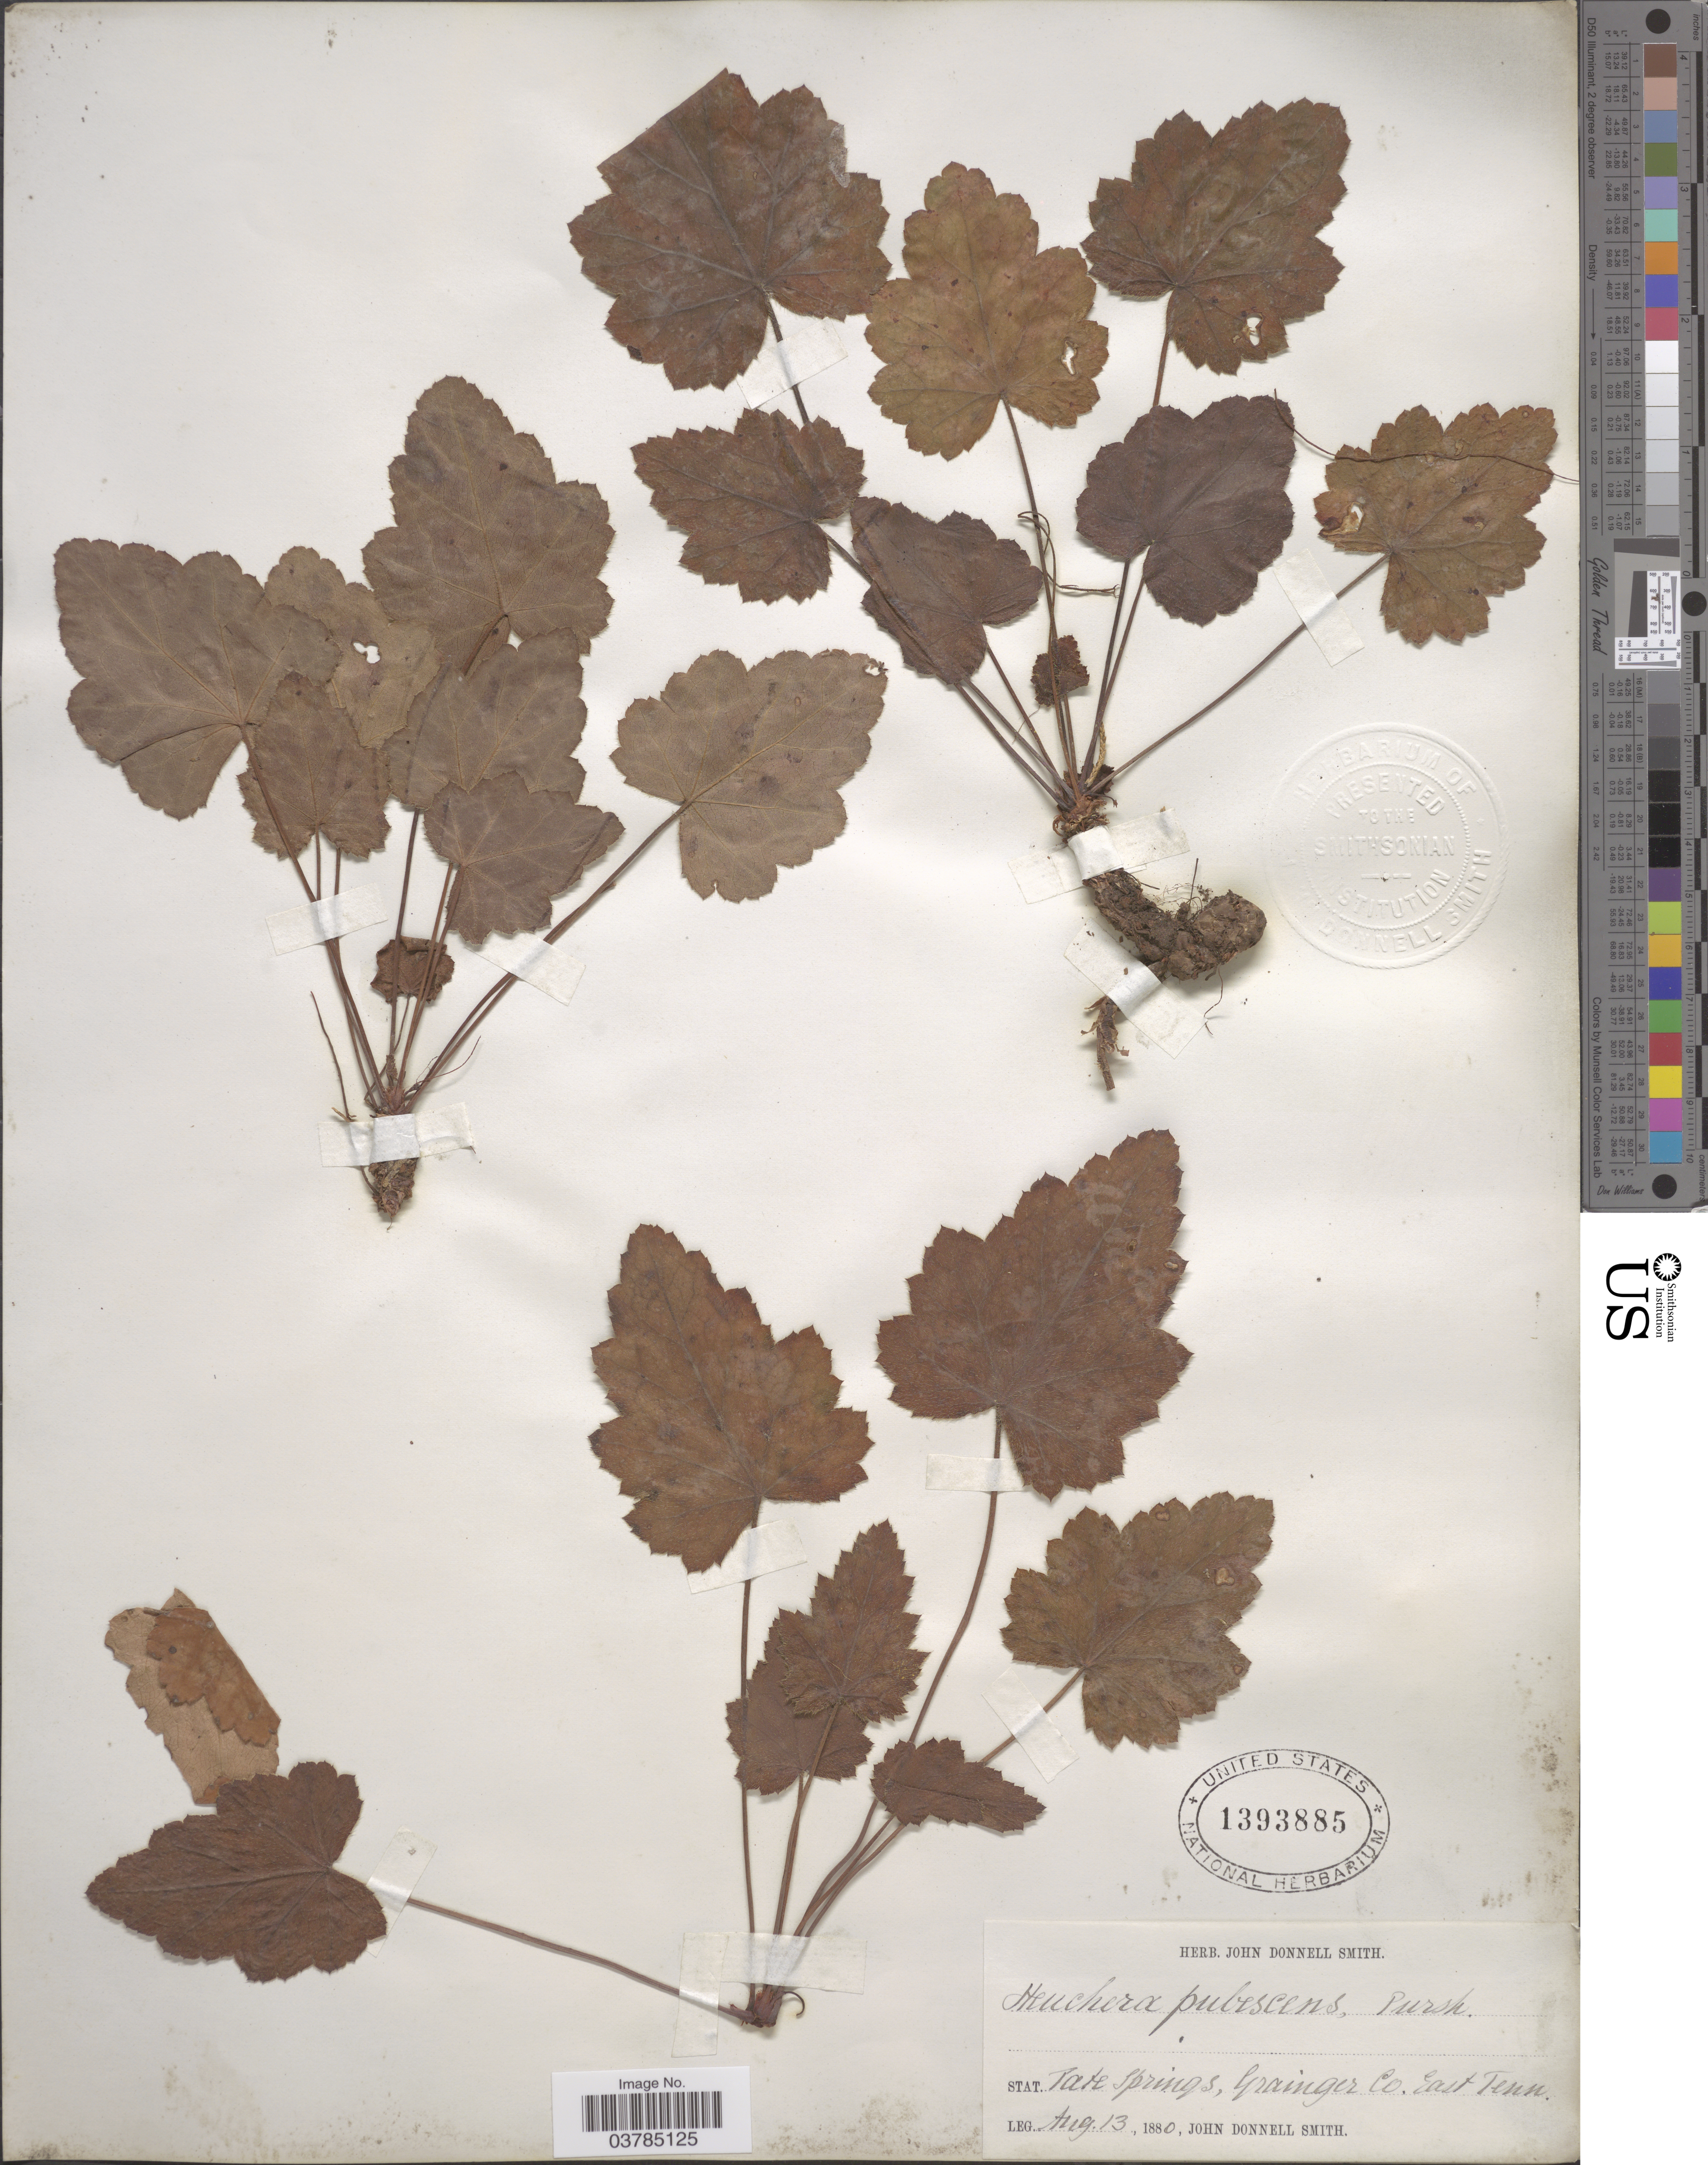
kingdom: Plantae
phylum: Tracheophyta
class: Magnoliopsida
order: Saxifragales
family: Saxifragaceae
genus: Heuchera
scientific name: Heuchera pubescens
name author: Pursh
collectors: J. Donnell Smith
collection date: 1880-08-13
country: United States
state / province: Tennessee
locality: Stat. Tate Springs, Grainger Co. East Tenn.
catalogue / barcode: US 1393885